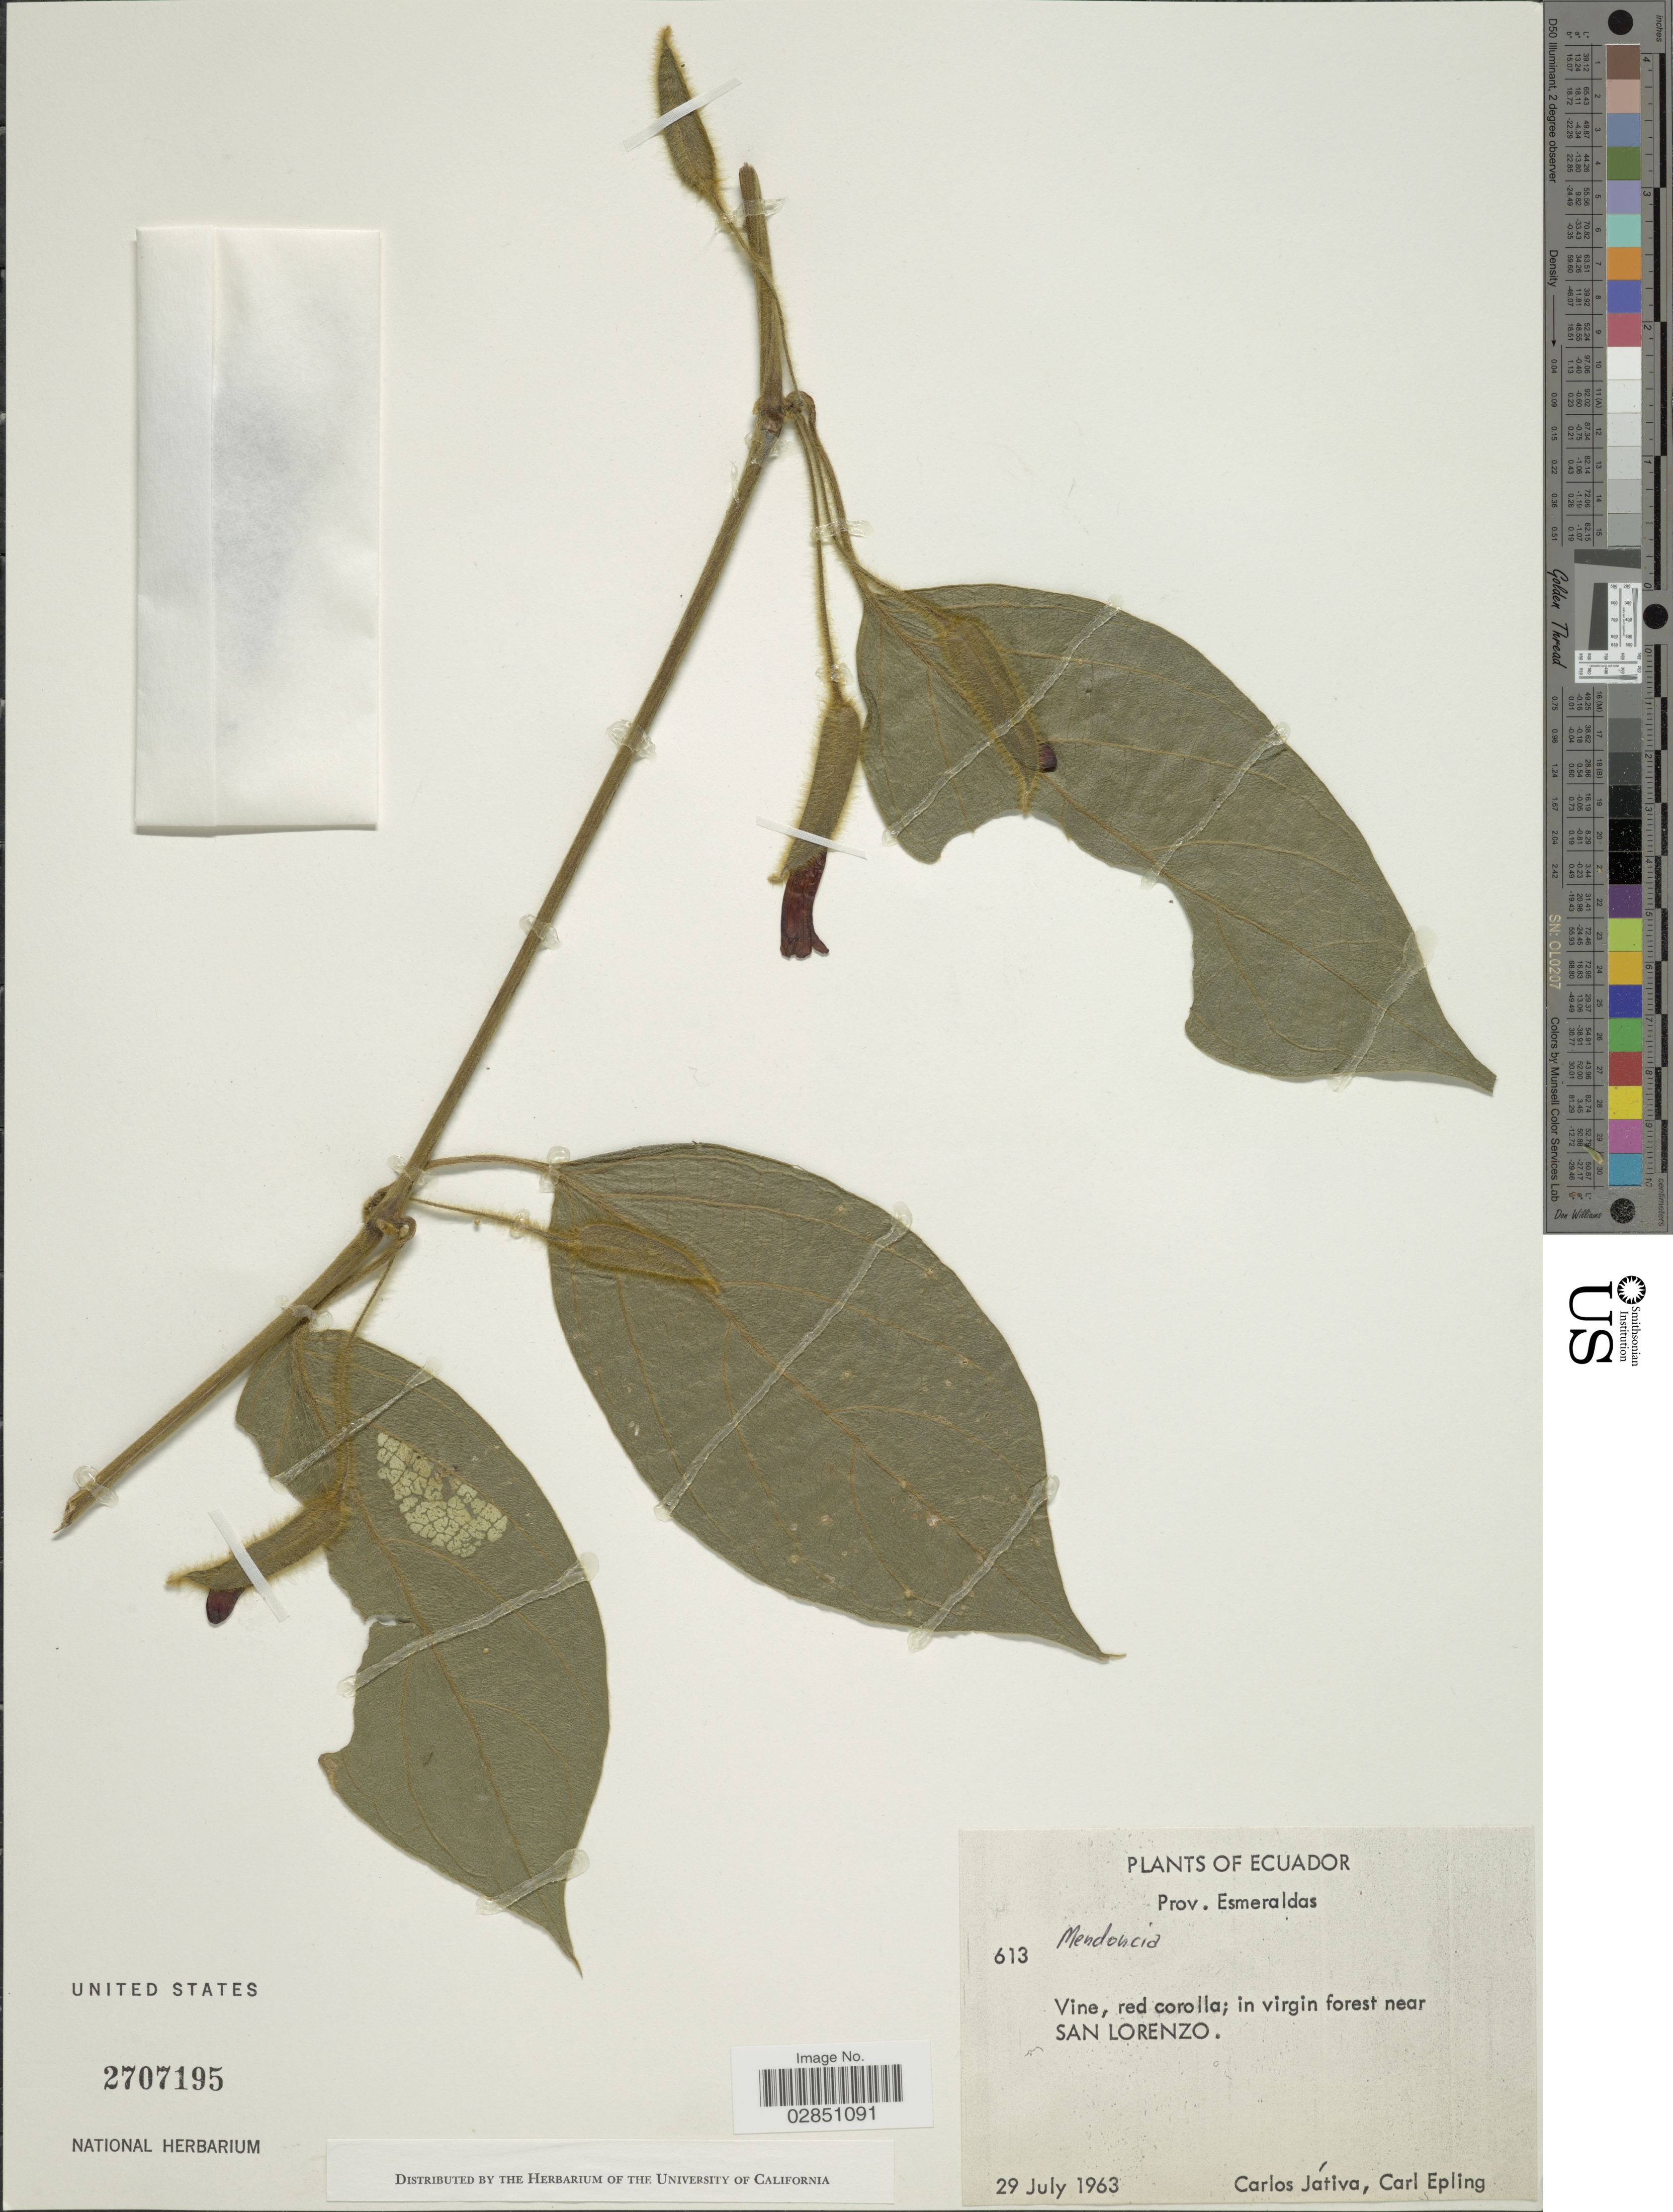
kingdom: Plantae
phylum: Tracheophyta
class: Magnoliopsida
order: Lamiales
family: Acanthaceae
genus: Mendoncia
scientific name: Mendoncia hoffmannseggiana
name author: Nees in DC.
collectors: C. D. Játiva & C. C. Epling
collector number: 613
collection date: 1963-07-29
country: Ecuador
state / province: Esmeraldas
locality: In virgin forest near San Lorenzo.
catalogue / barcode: US 2707195